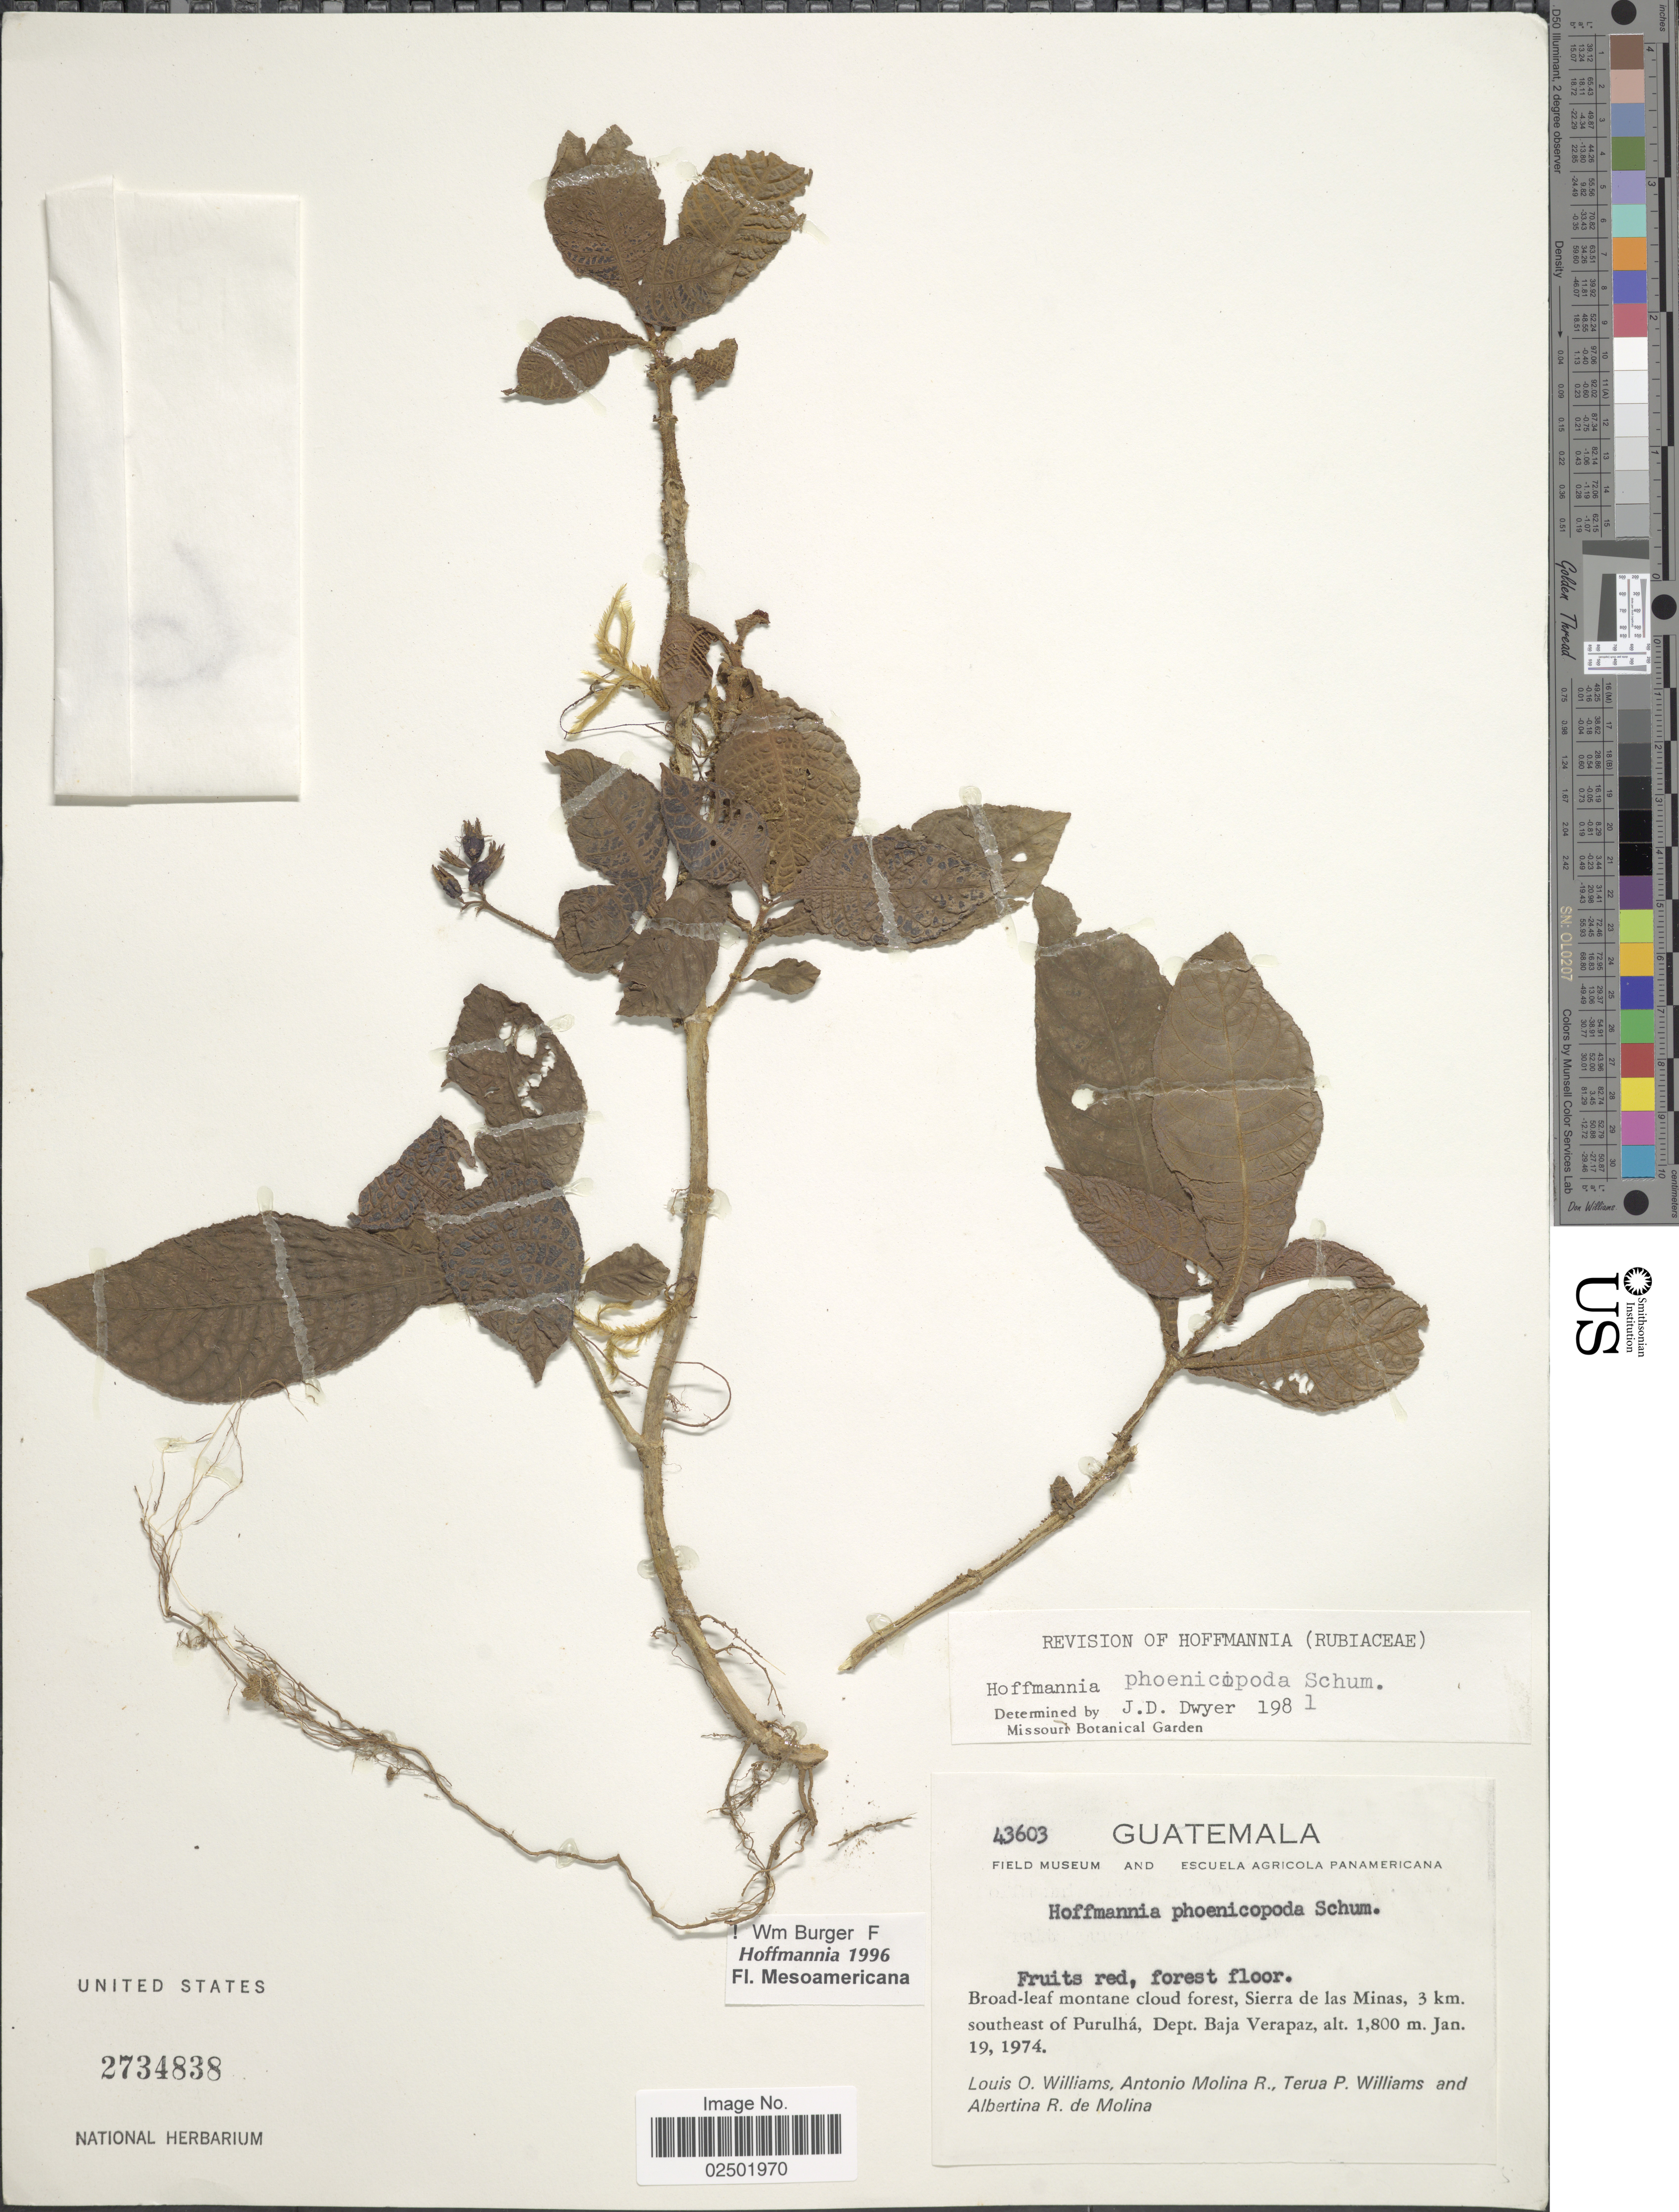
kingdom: Plantae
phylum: Tracheophyta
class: Magnoliopsida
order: Gentianales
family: Rubiaceae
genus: Hoffmannia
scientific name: Hoffmannia phoenicopoda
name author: K. Schum.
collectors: L. O. Williams, A. Molina R., T. P. Williams & A. R. Molina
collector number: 43603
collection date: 1974-01-19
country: Guatemala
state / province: Baja Verapaz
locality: Sierra de las Minas, 3 km. southeast of Purulha.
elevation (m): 1800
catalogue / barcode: US 2734838